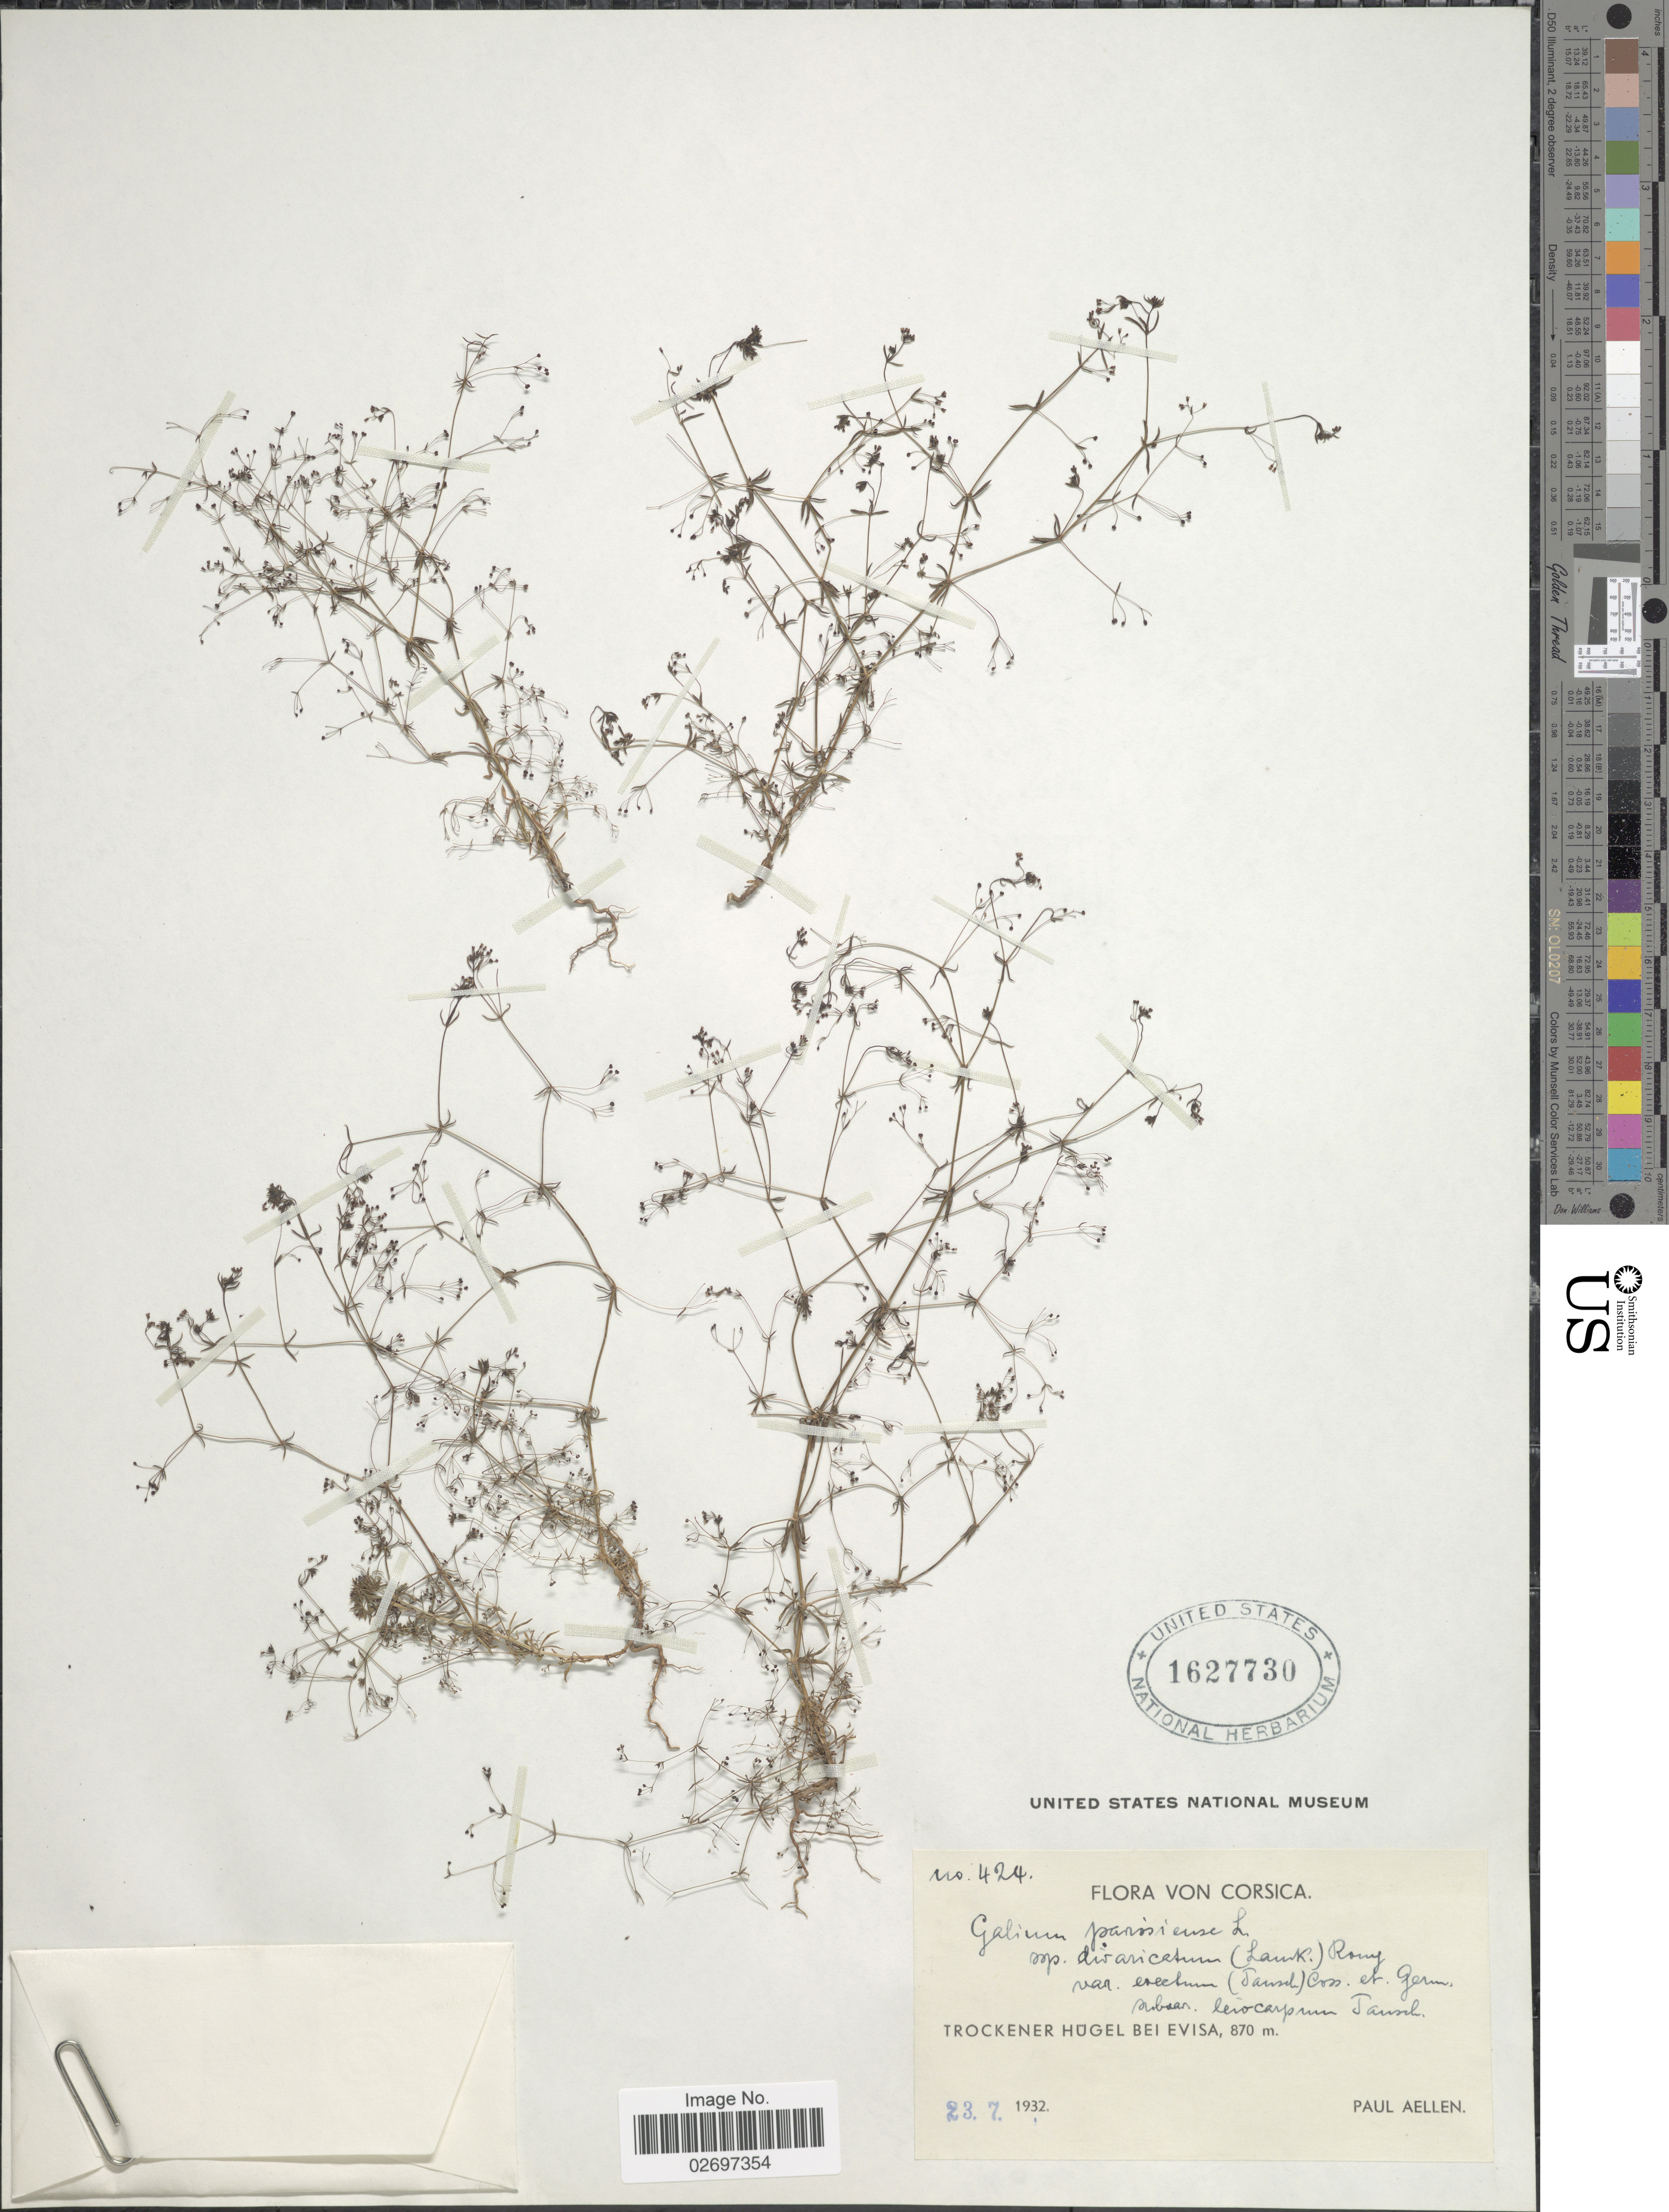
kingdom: Plantae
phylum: Tracheophyta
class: Magnoliopsida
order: Gentianales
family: Rubiaceae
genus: Galium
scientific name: Galium parisiense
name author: L.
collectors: P. Aellen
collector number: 424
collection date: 1932-07-23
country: France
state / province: Corsica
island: Corse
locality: Trockener Hugel Bei Evisa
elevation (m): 870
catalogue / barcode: US 1627730